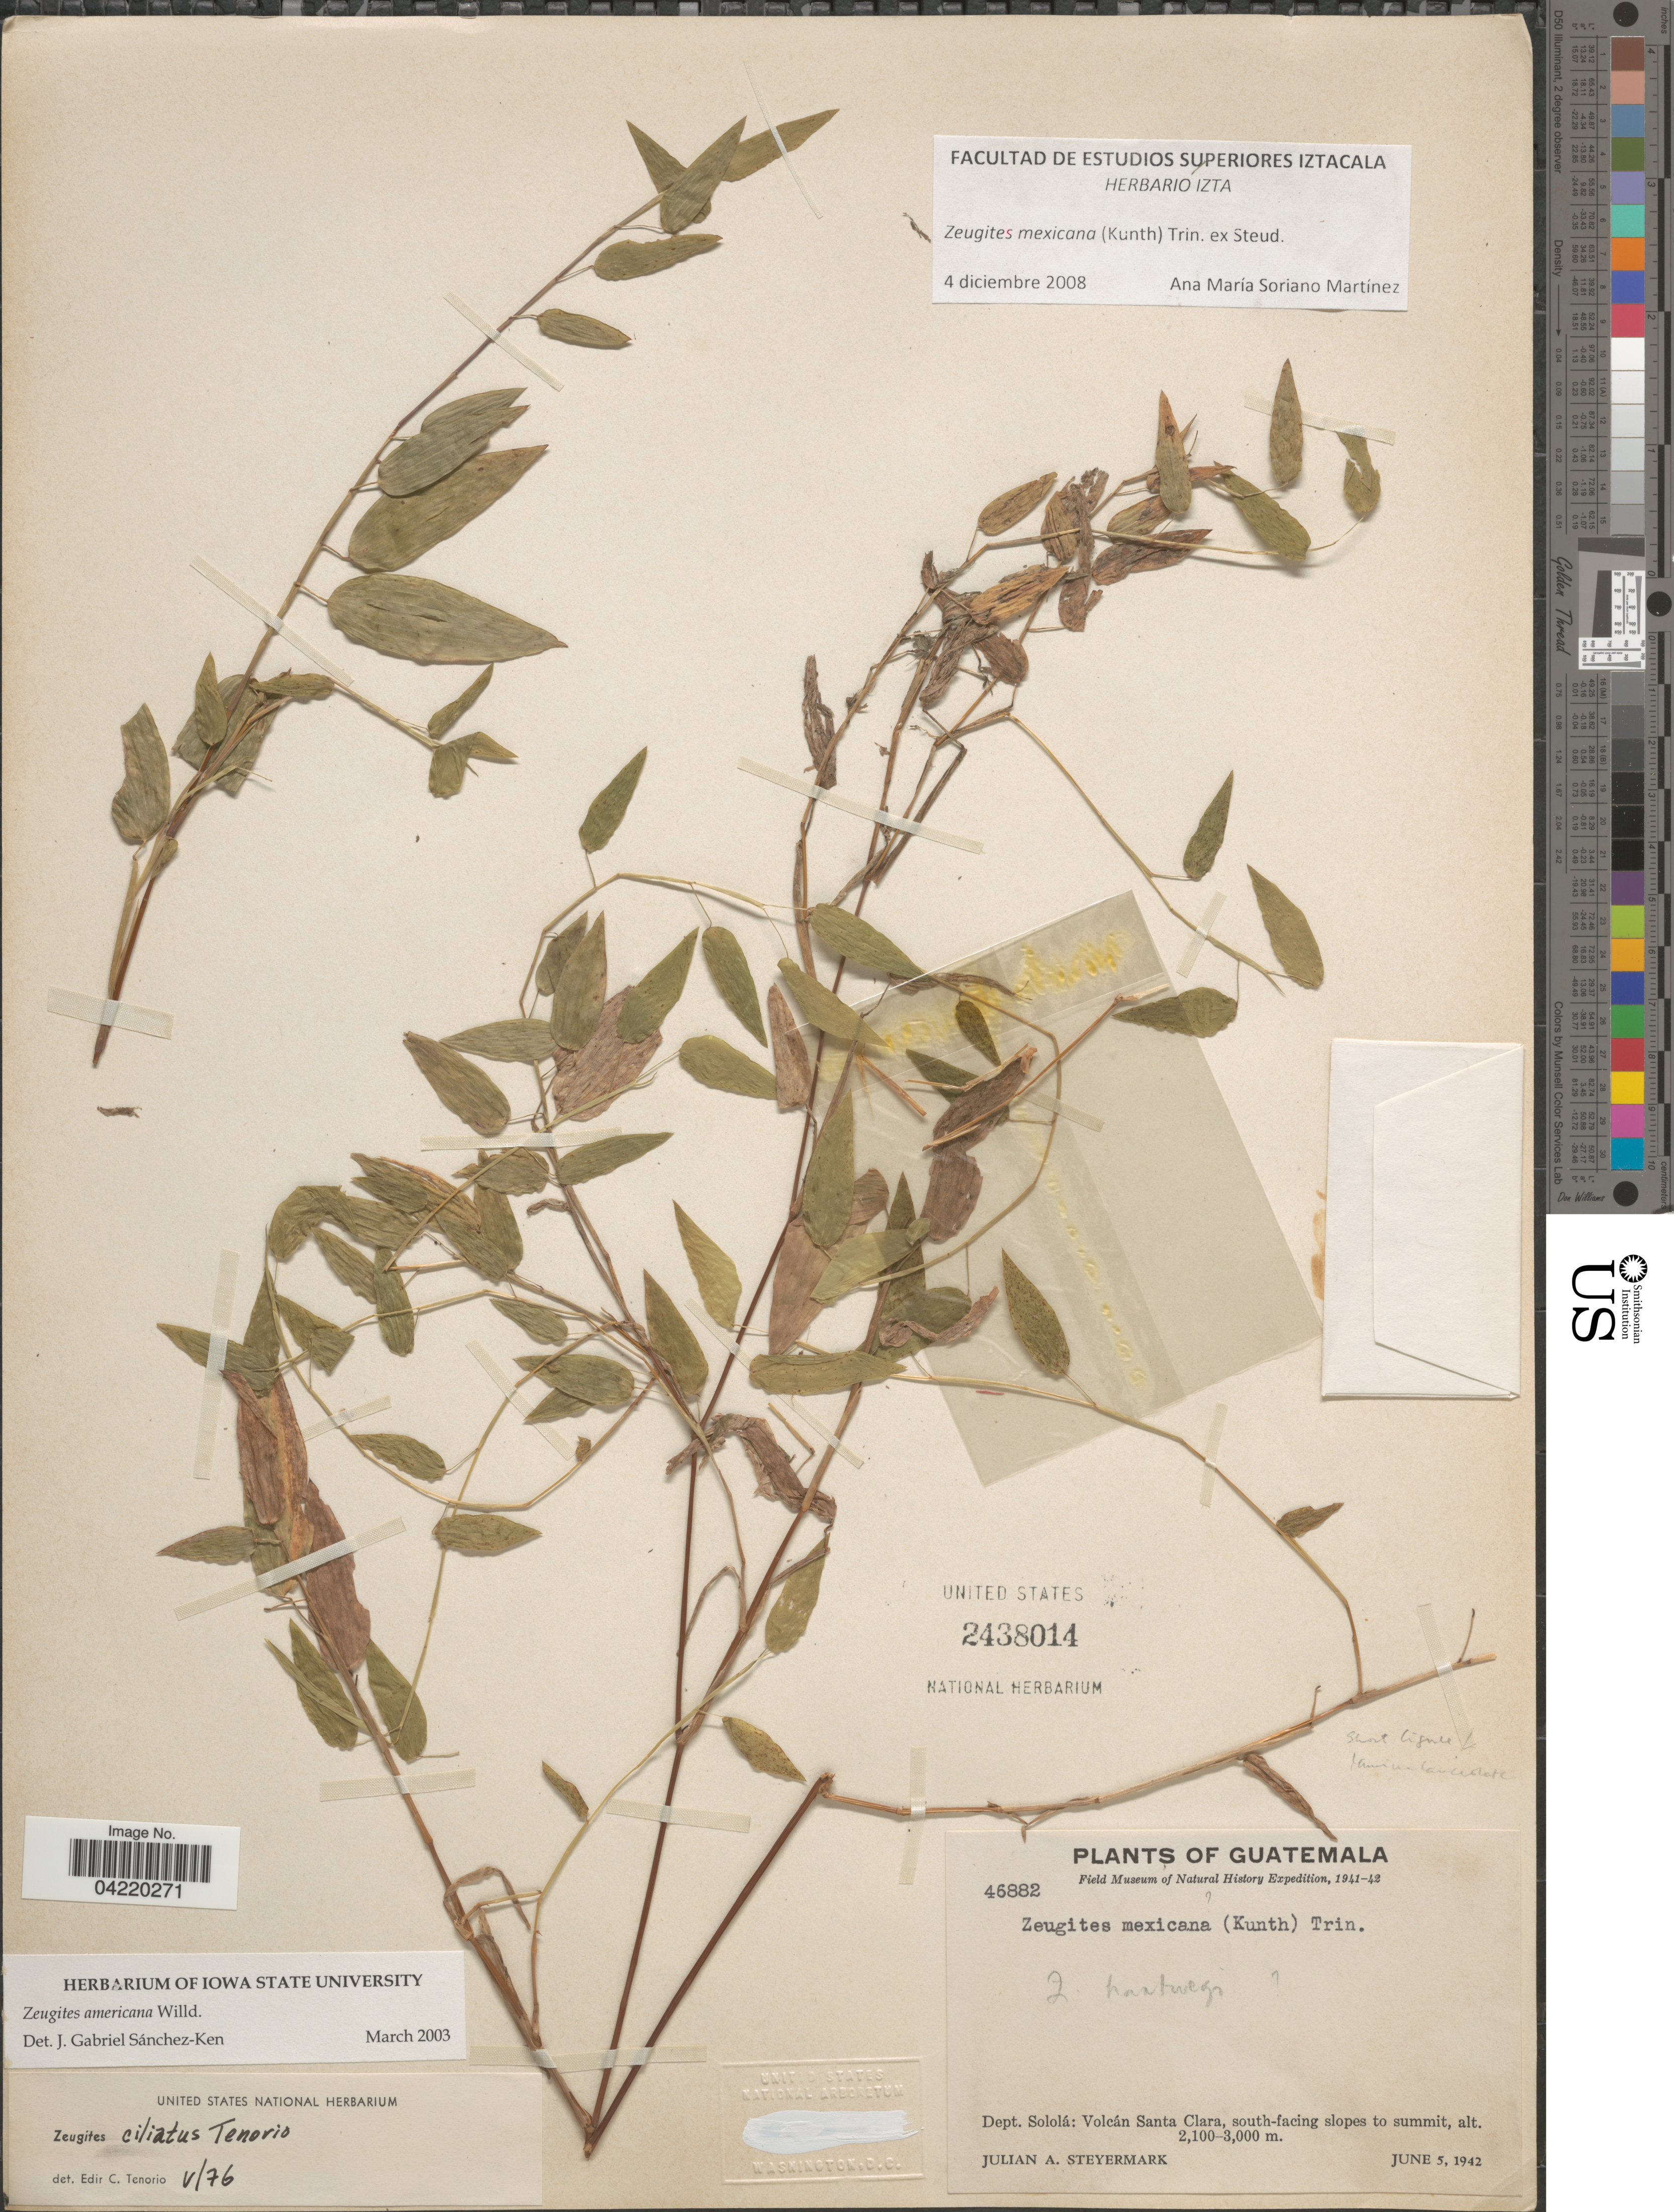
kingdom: Plantae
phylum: Tracheophyta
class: Liliopsida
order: Poales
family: Poaceae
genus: Zeugites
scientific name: Zeugites americanus var. mexicanus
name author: (Kunth) McVaugh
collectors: J. Steyermark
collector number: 46882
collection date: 1942-06-05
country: Guatemala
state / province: Solola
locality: Field Museum of Natural History Expedition, 1941-42. Dept. Sololá: Volcán Santa Clara, south-facing slopes to summit.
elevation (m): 2100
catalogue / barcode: US 2438014